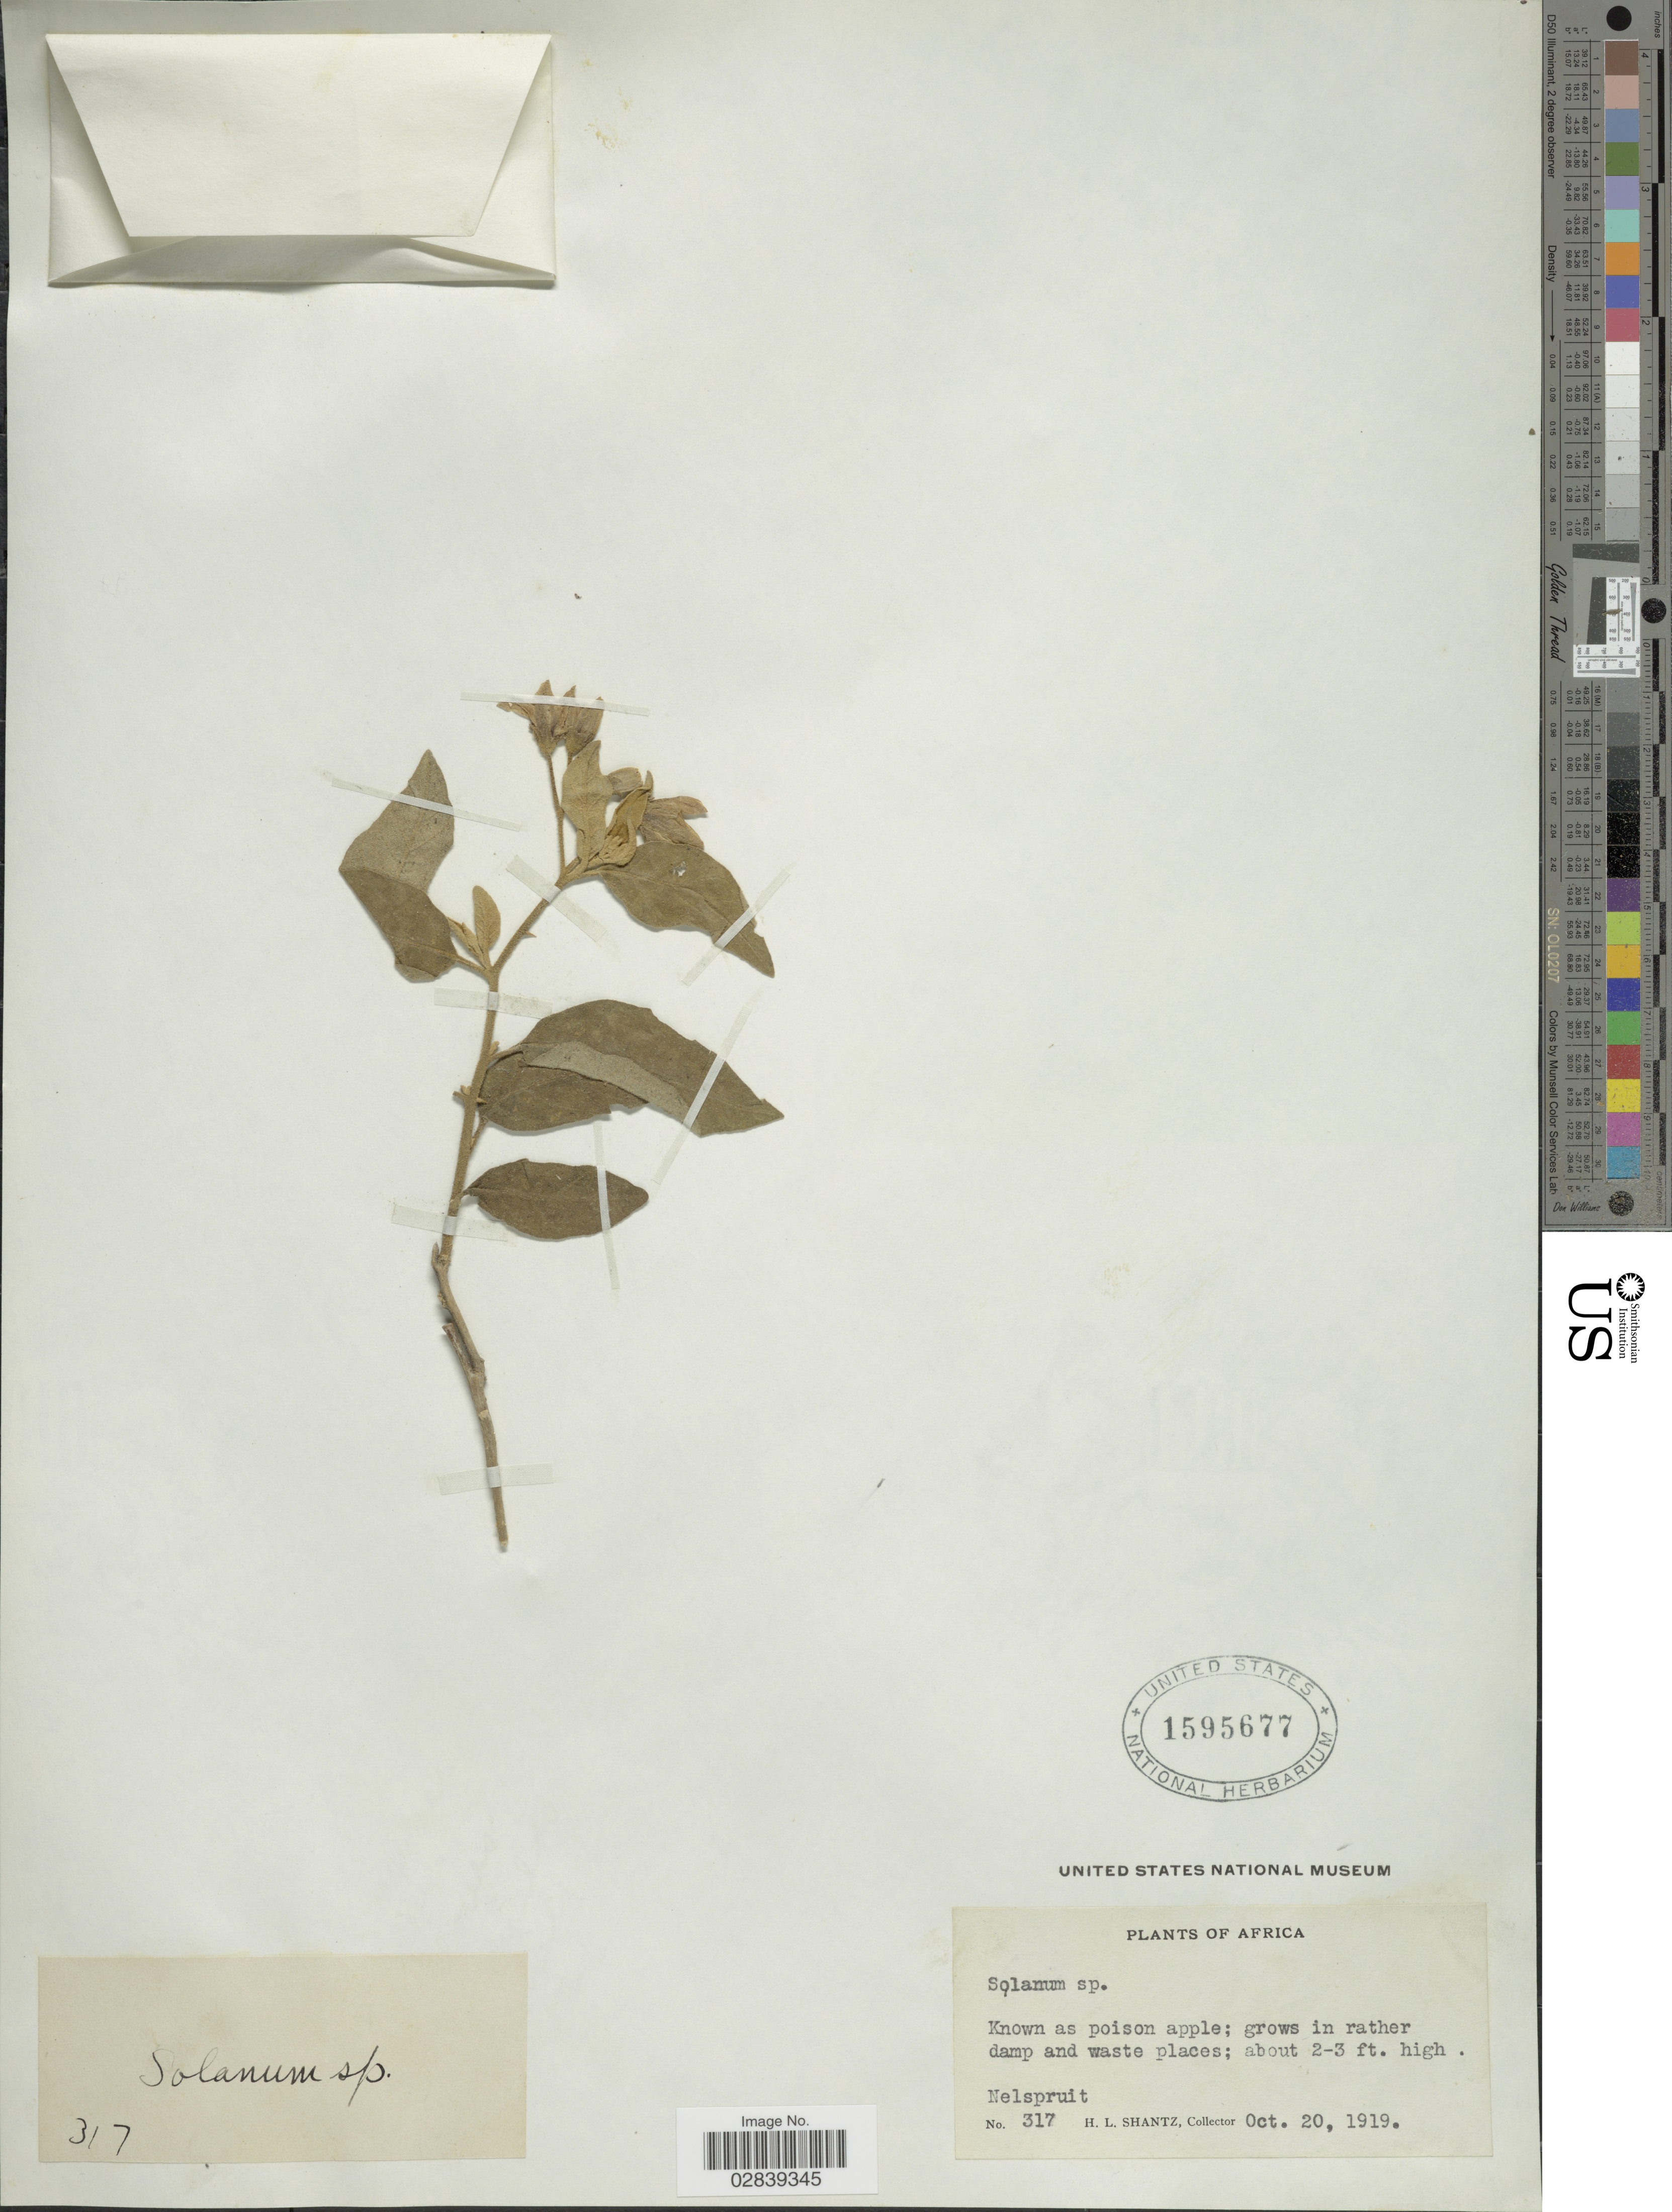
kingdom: Plantae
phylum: Tracheophyta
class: Magnoliopsida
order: Solanales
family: Solanaceae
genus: Solanum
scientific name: Solanum sp.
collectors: H. Shantz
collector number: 317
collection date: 1919-10-20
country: South Africa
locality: Nelspruit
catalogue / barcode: US 1595677